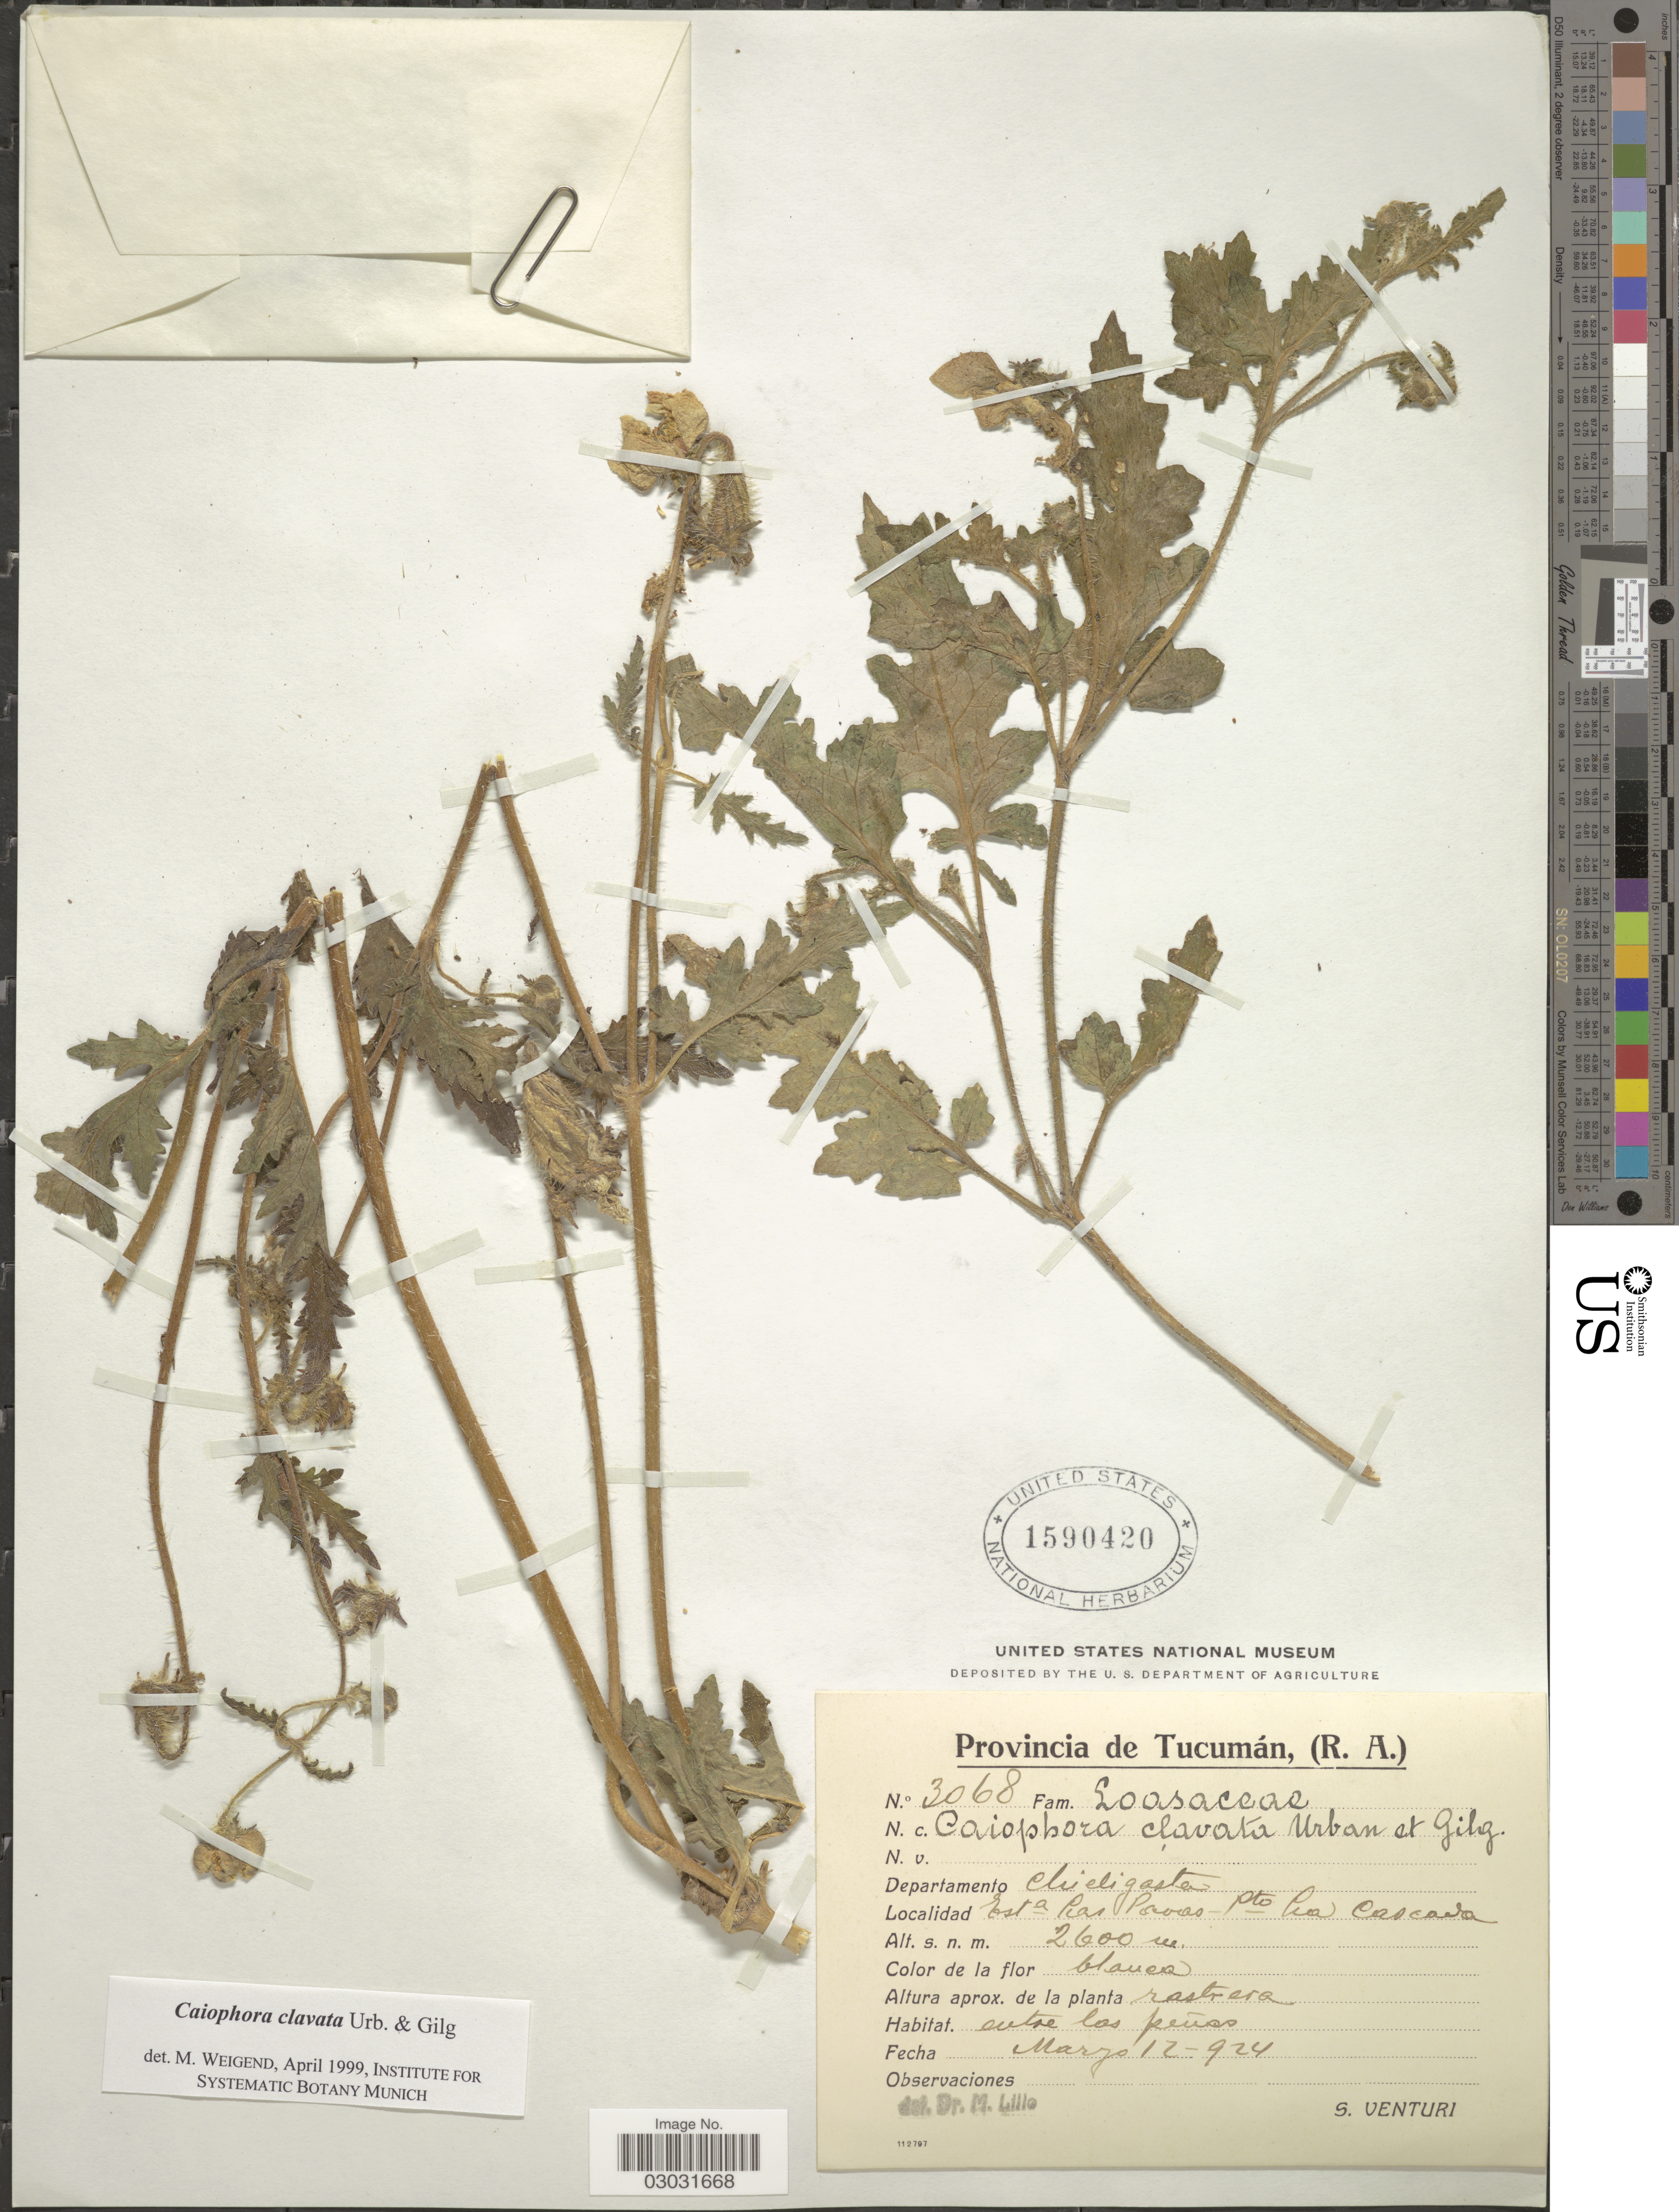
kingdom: Plantae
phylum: Tracheophyta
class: Magnoliopsida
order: Cornales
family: Loasaceae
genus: Caiophora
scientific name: Caiophora clavata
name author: Urb. & Gilg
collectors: S. Venturi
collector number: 3068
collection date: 1924-03-12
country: Argentina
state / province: Tucuman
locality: Departamento Chicligasta, Esta. Las Pavas - Pto. La Cascada.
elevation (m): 2600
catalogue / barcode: US 1590420